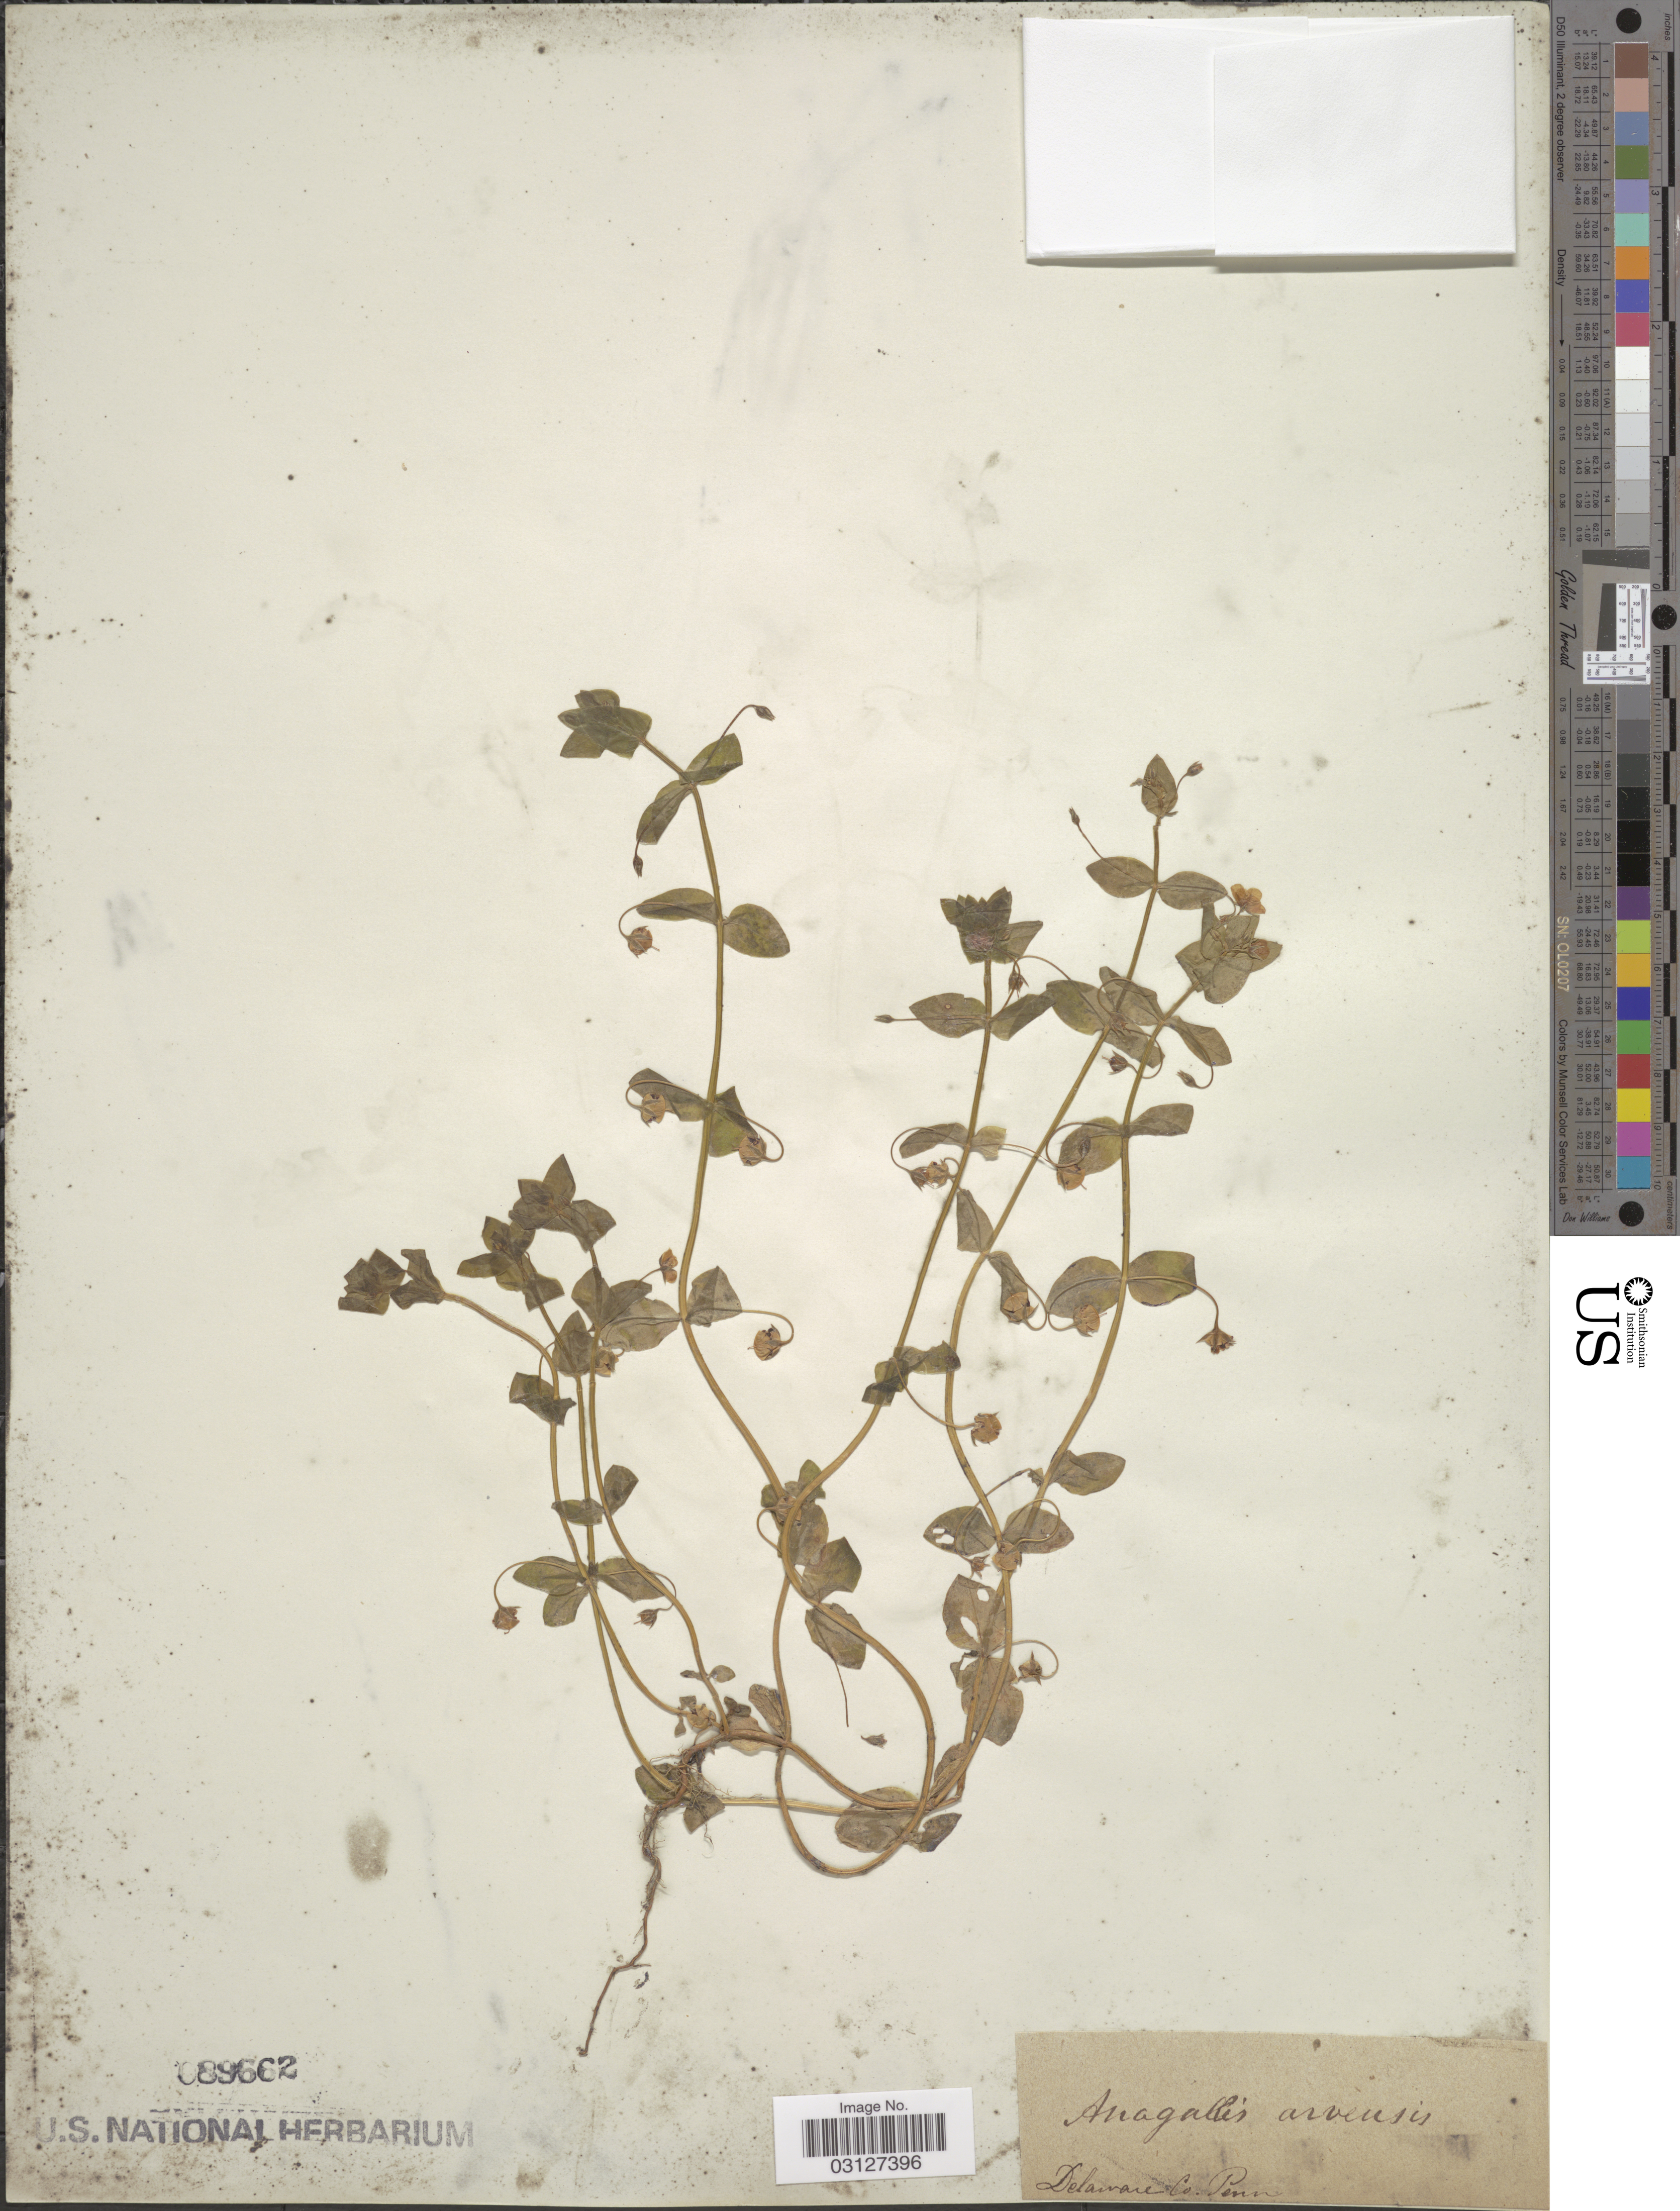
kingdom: Plantae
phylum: Tracheophyta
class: Magnoliopsida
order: Ericales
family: Primulaceae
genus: Anagallis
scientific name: Anagallis arvensis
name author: L.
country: United States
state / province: Pennsylvania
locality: Delaware Co.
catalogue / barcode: US 89662